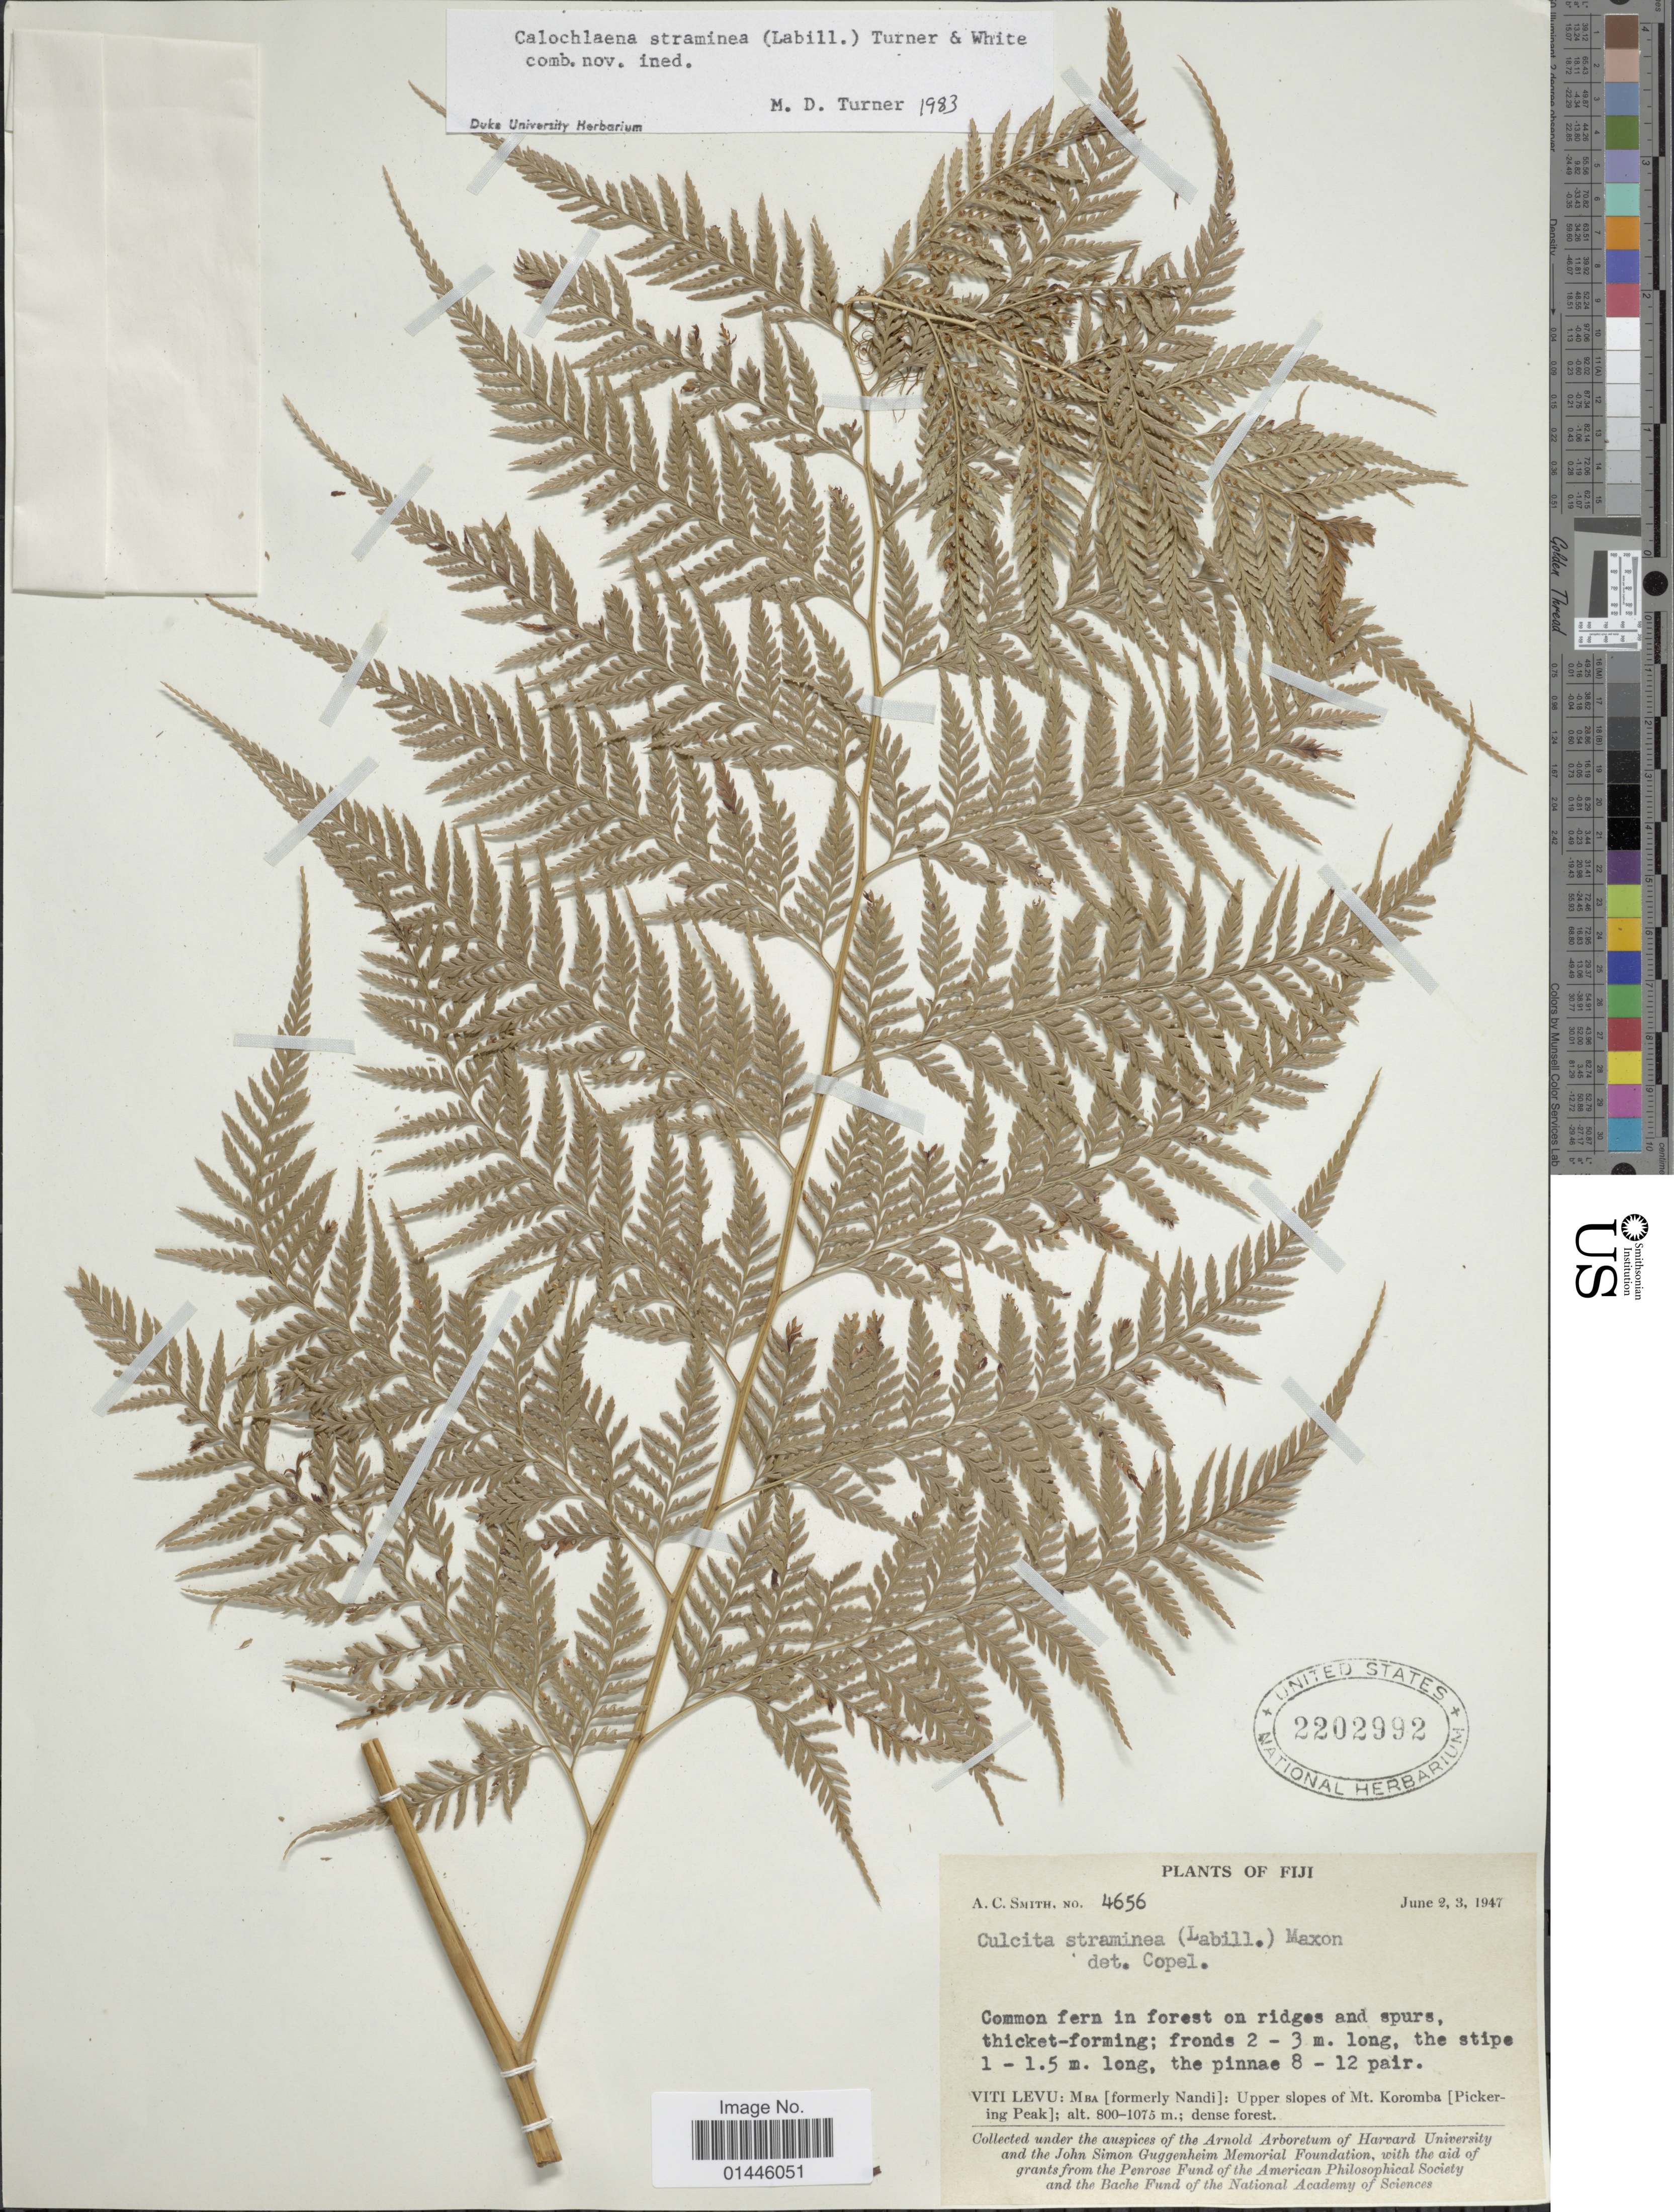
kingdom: Plantae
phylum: Tracheophyta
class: Polypodiopsida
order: Cyatheales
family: Dicksoniaceae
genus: Calochlaena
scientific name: Calochlaena straminea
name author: (Labill.) M.D. Turner & R.A. White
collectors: A. C. Smith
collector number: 4656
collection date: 1947-06-02/1947-06-03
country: Fiji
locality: Viti Levu, Mba (formerly Nandi: upper slopes of Mt. Koromba (Pickering Peak).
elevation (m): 800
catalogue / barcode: US 2202992